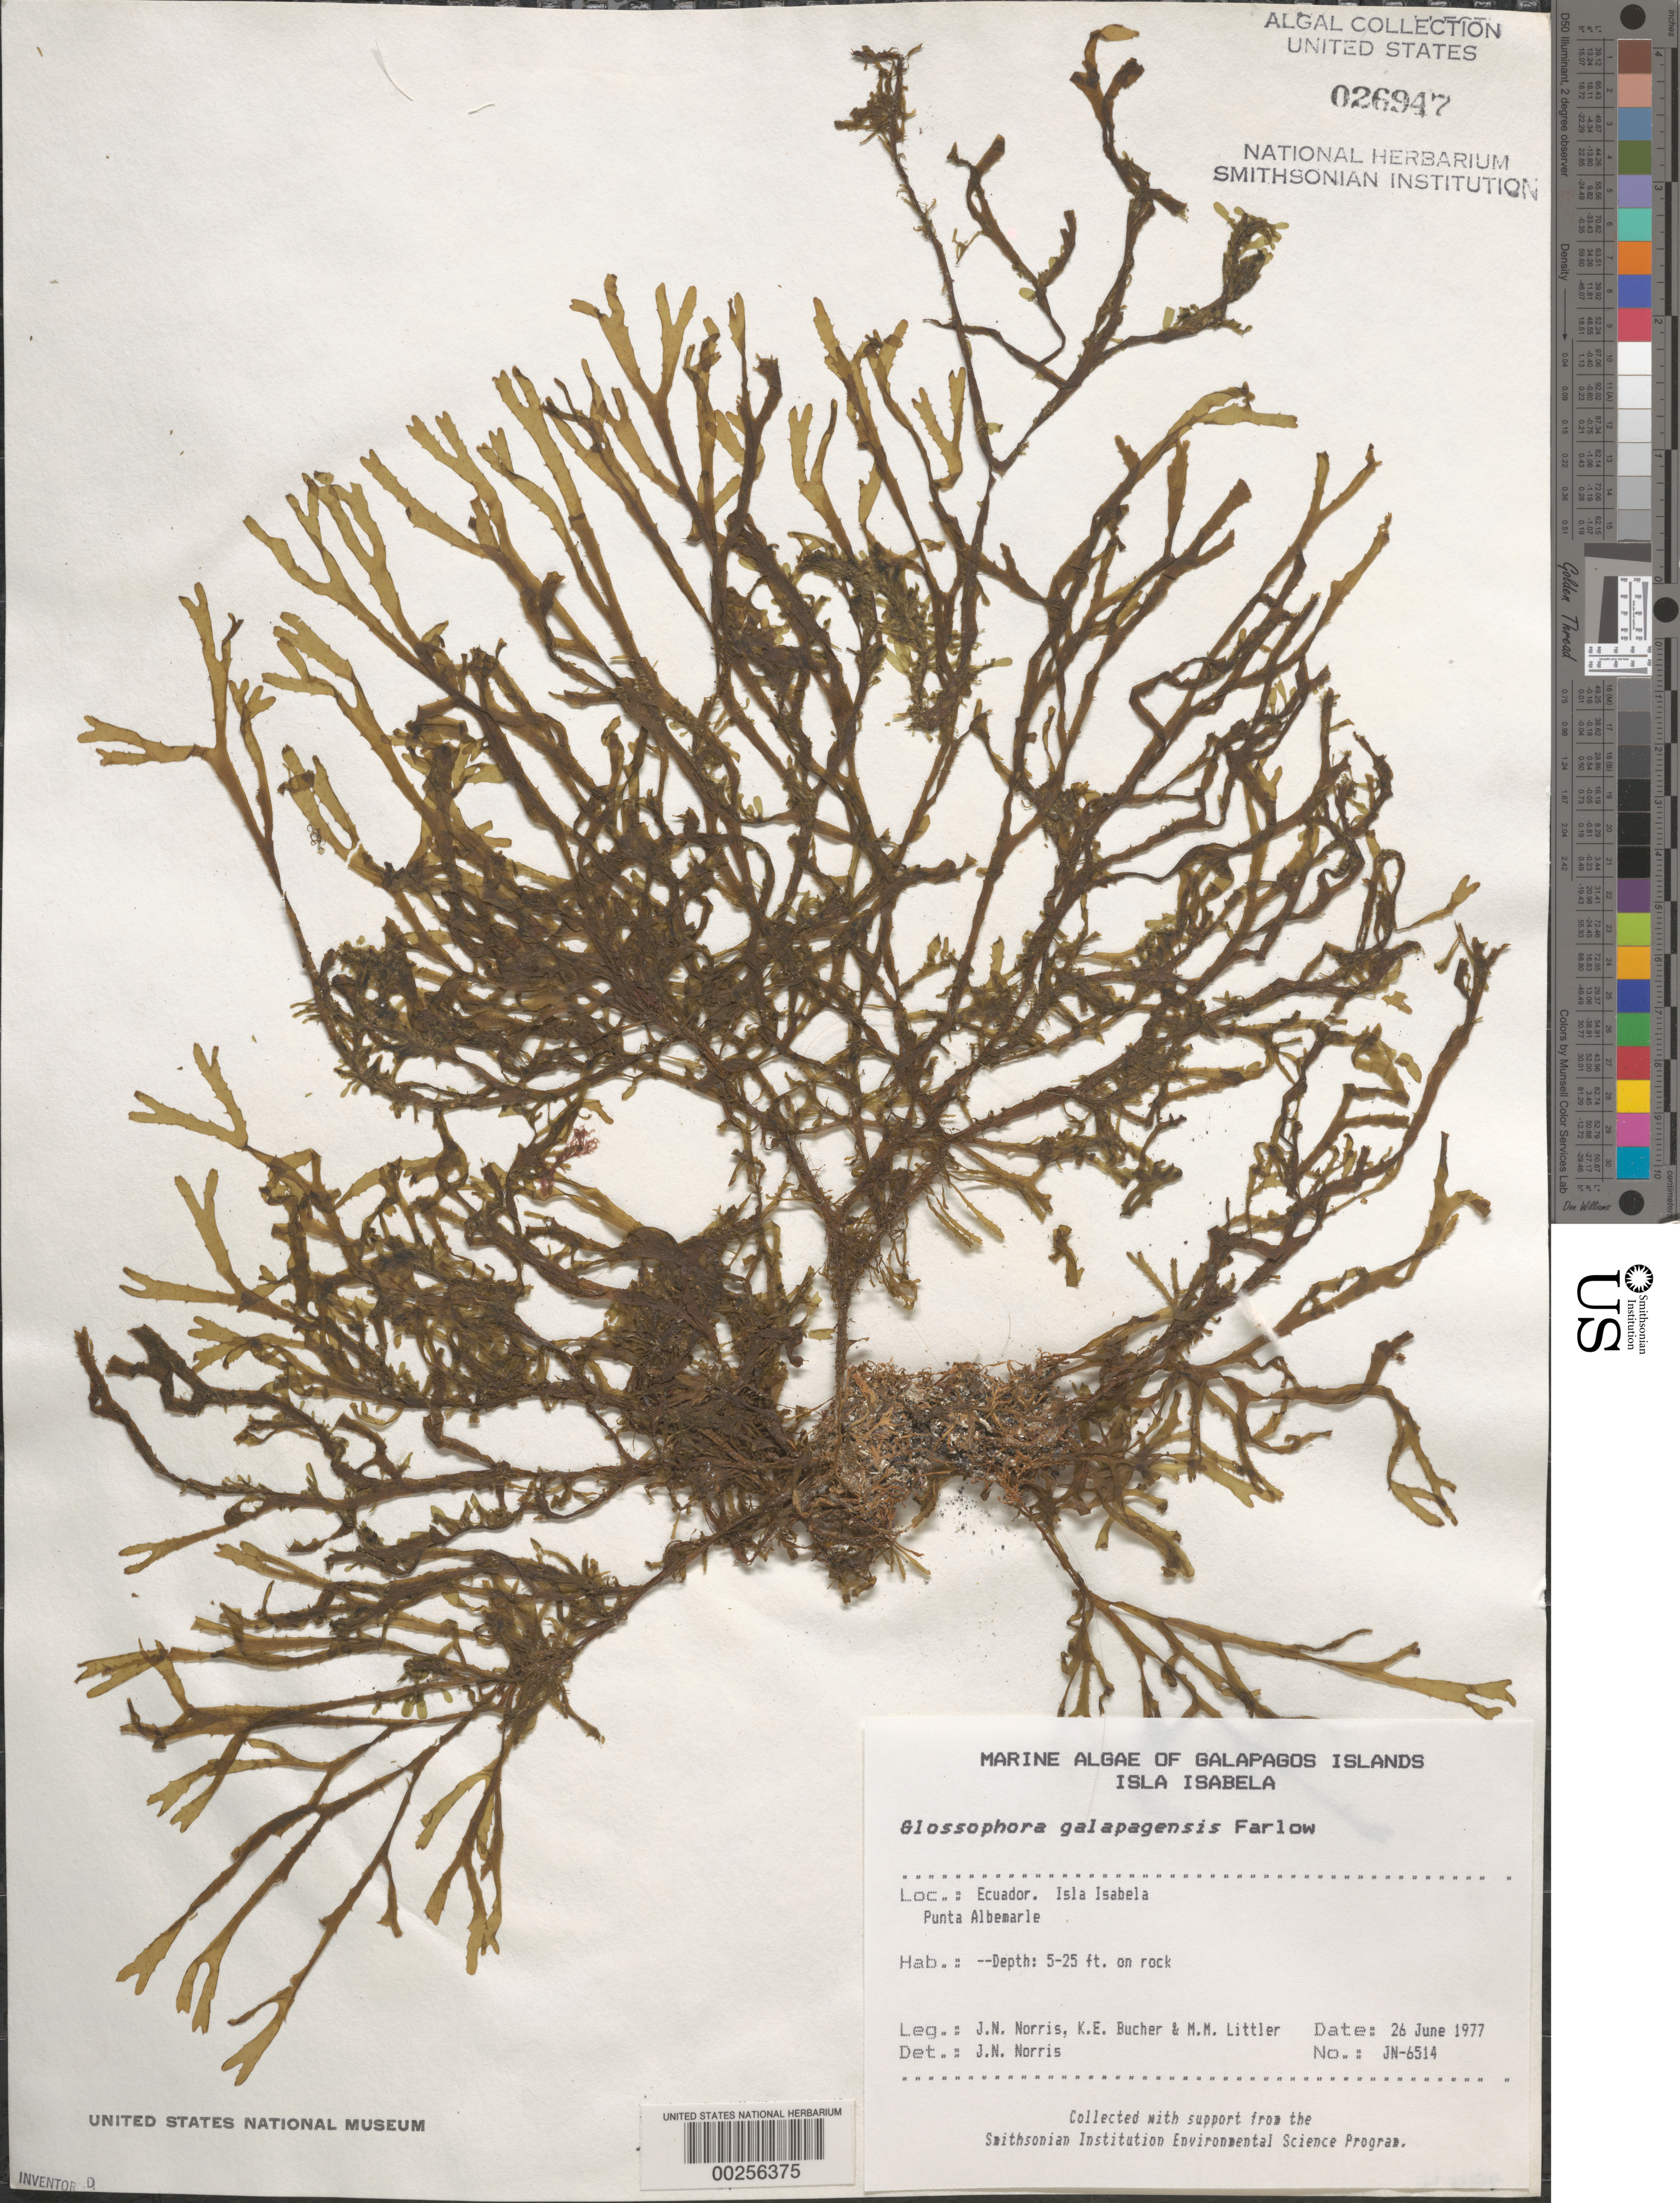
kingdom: Chromista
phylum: Ochrophyta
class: Phaeophyceae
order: Dictyotales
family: Dictyotaceae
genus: Dictyota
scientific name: Dictyota galapagensis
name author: (Farl.) De Clerck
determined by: Algae name updating Project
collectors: J. N. Norris, K. E. Bucher & M. M. Littler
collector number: JN-6514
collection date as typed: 26 Jun 1977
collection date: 1977-06-26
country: Ecuador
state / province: Colón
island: Isabela [Albemarle]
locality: Punta Albemarle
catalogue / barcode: US 26947